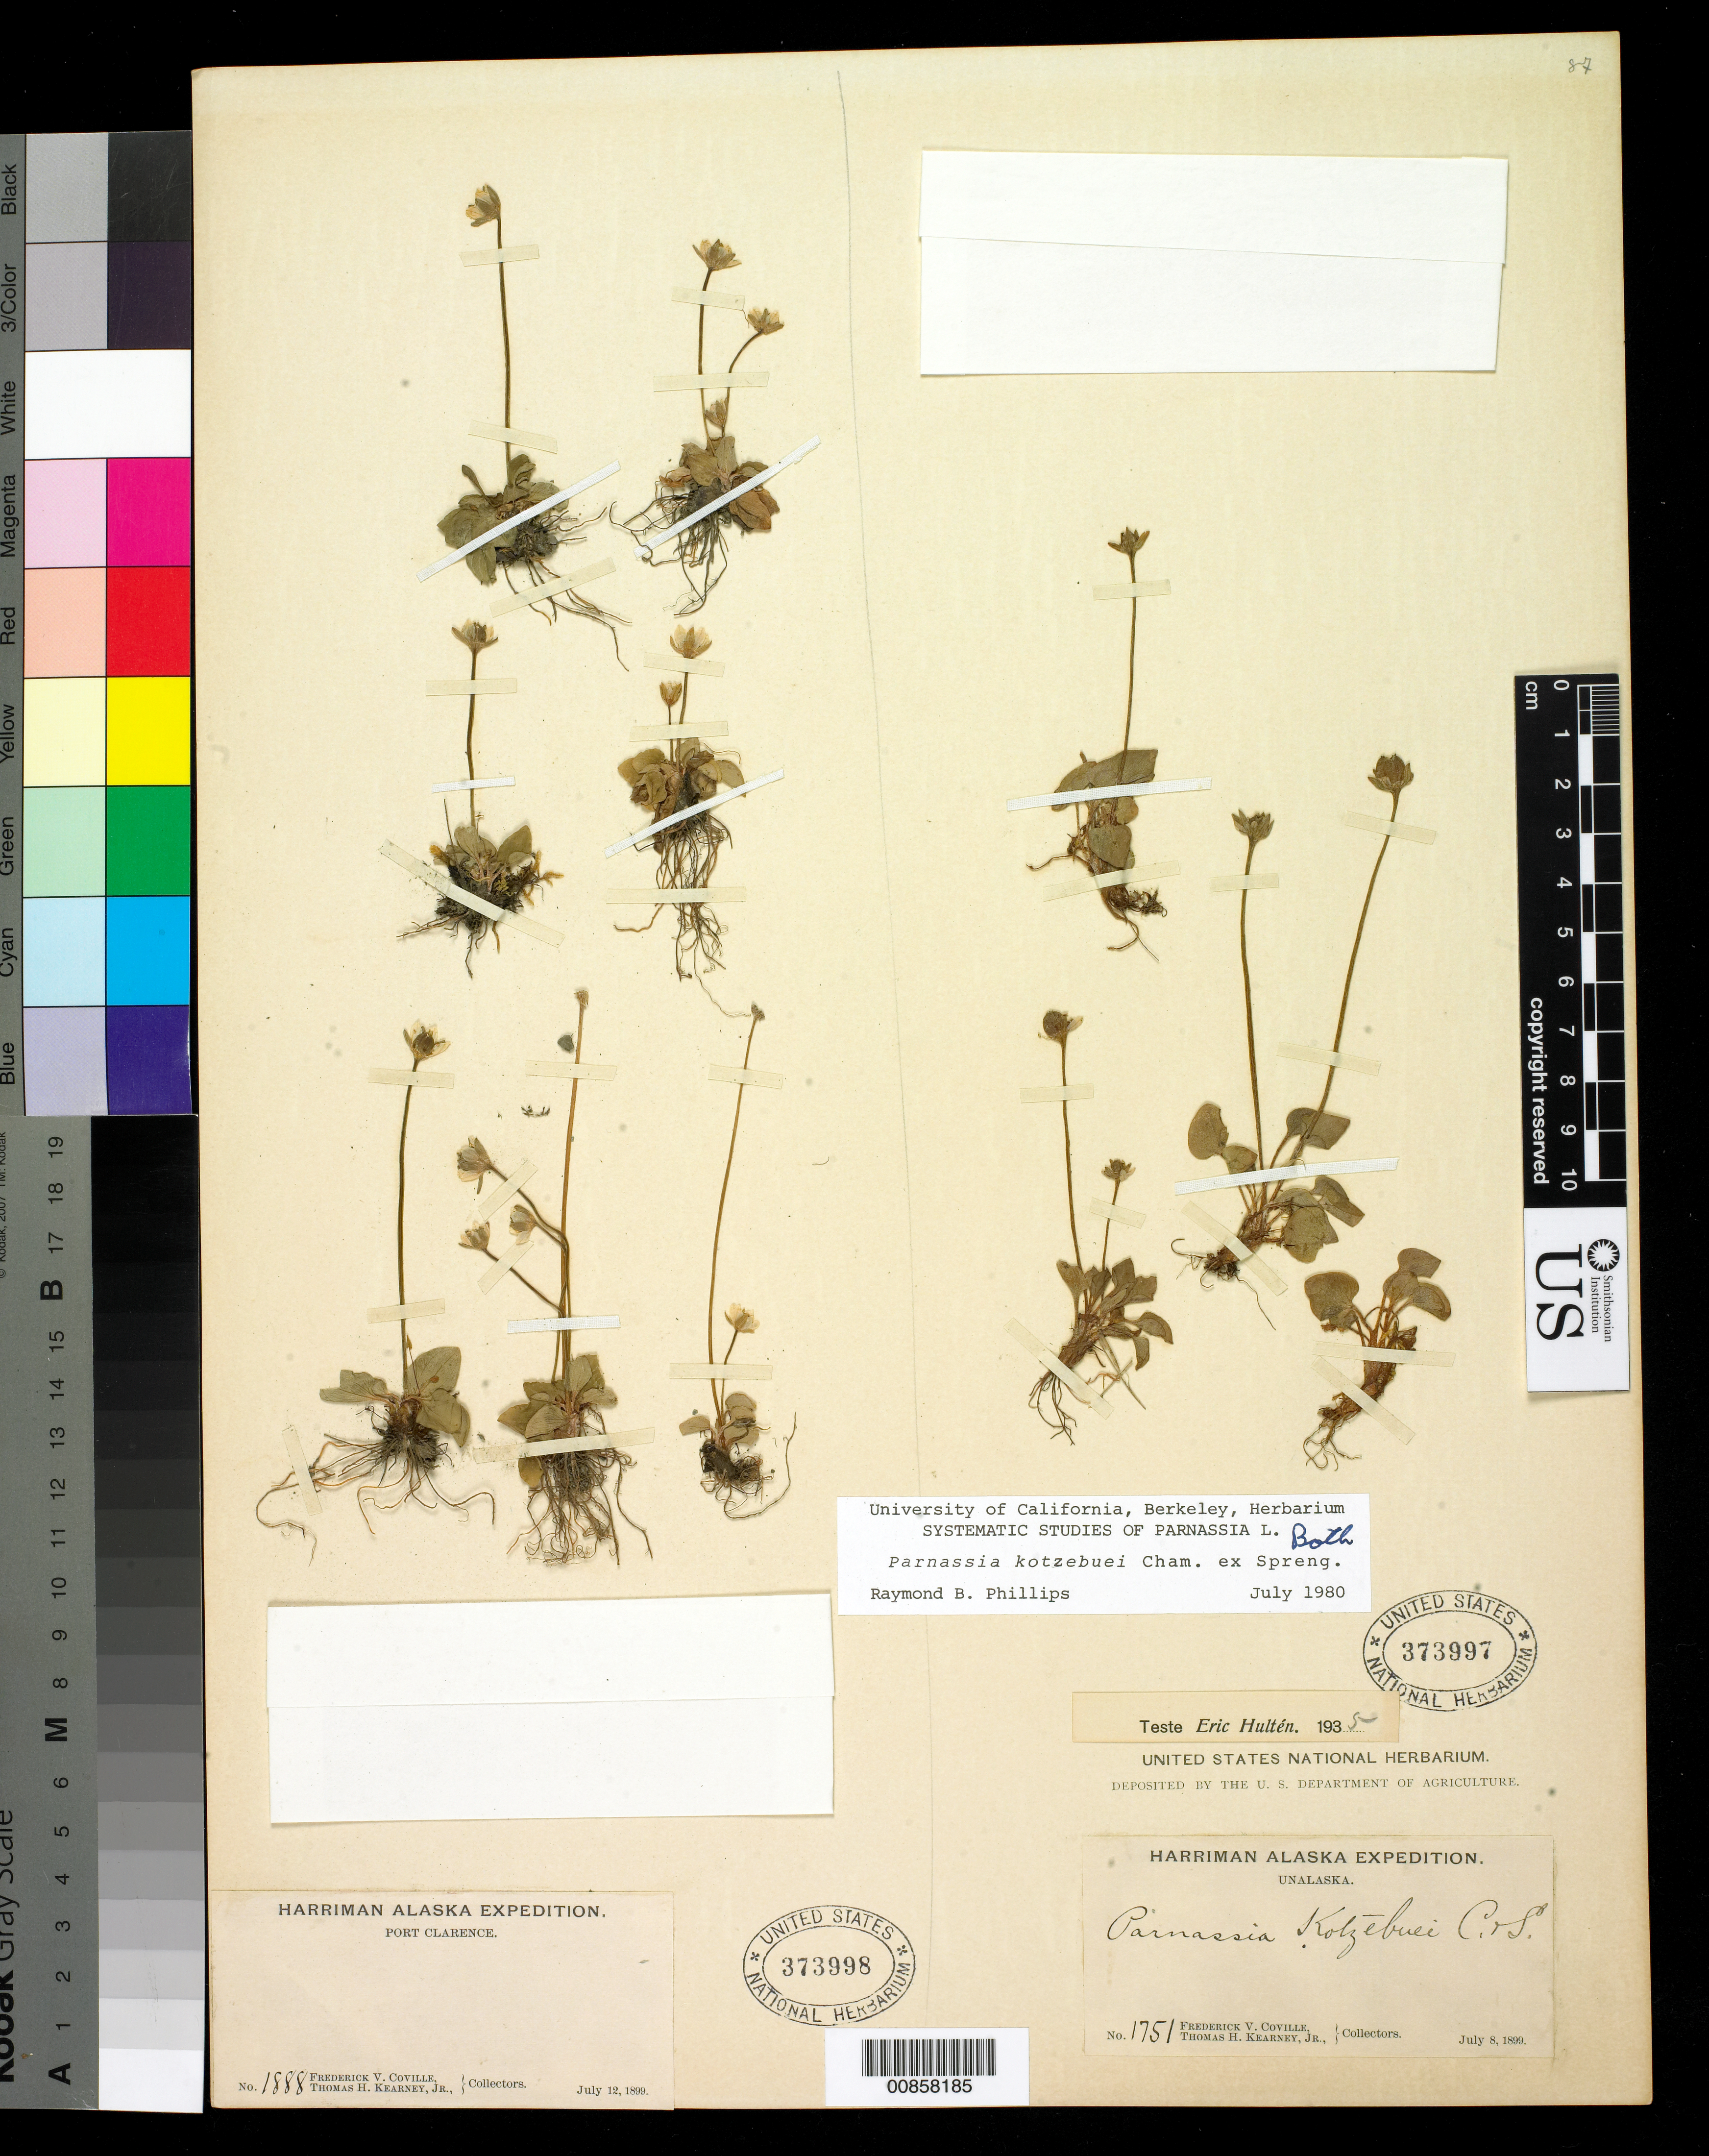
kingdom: Plantae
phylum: Tracheophyta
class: Magnoliopsida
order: Celastrales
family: Parnassiaceae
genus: Parnassia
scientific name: Parnassia kotzebuei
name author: Cham. ex Spreng.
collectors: B. W. Evermann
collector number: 177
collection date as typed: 02 Aug 1892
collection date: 1892-08-02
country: United States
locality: Amaknak Island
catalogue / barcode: US 375649